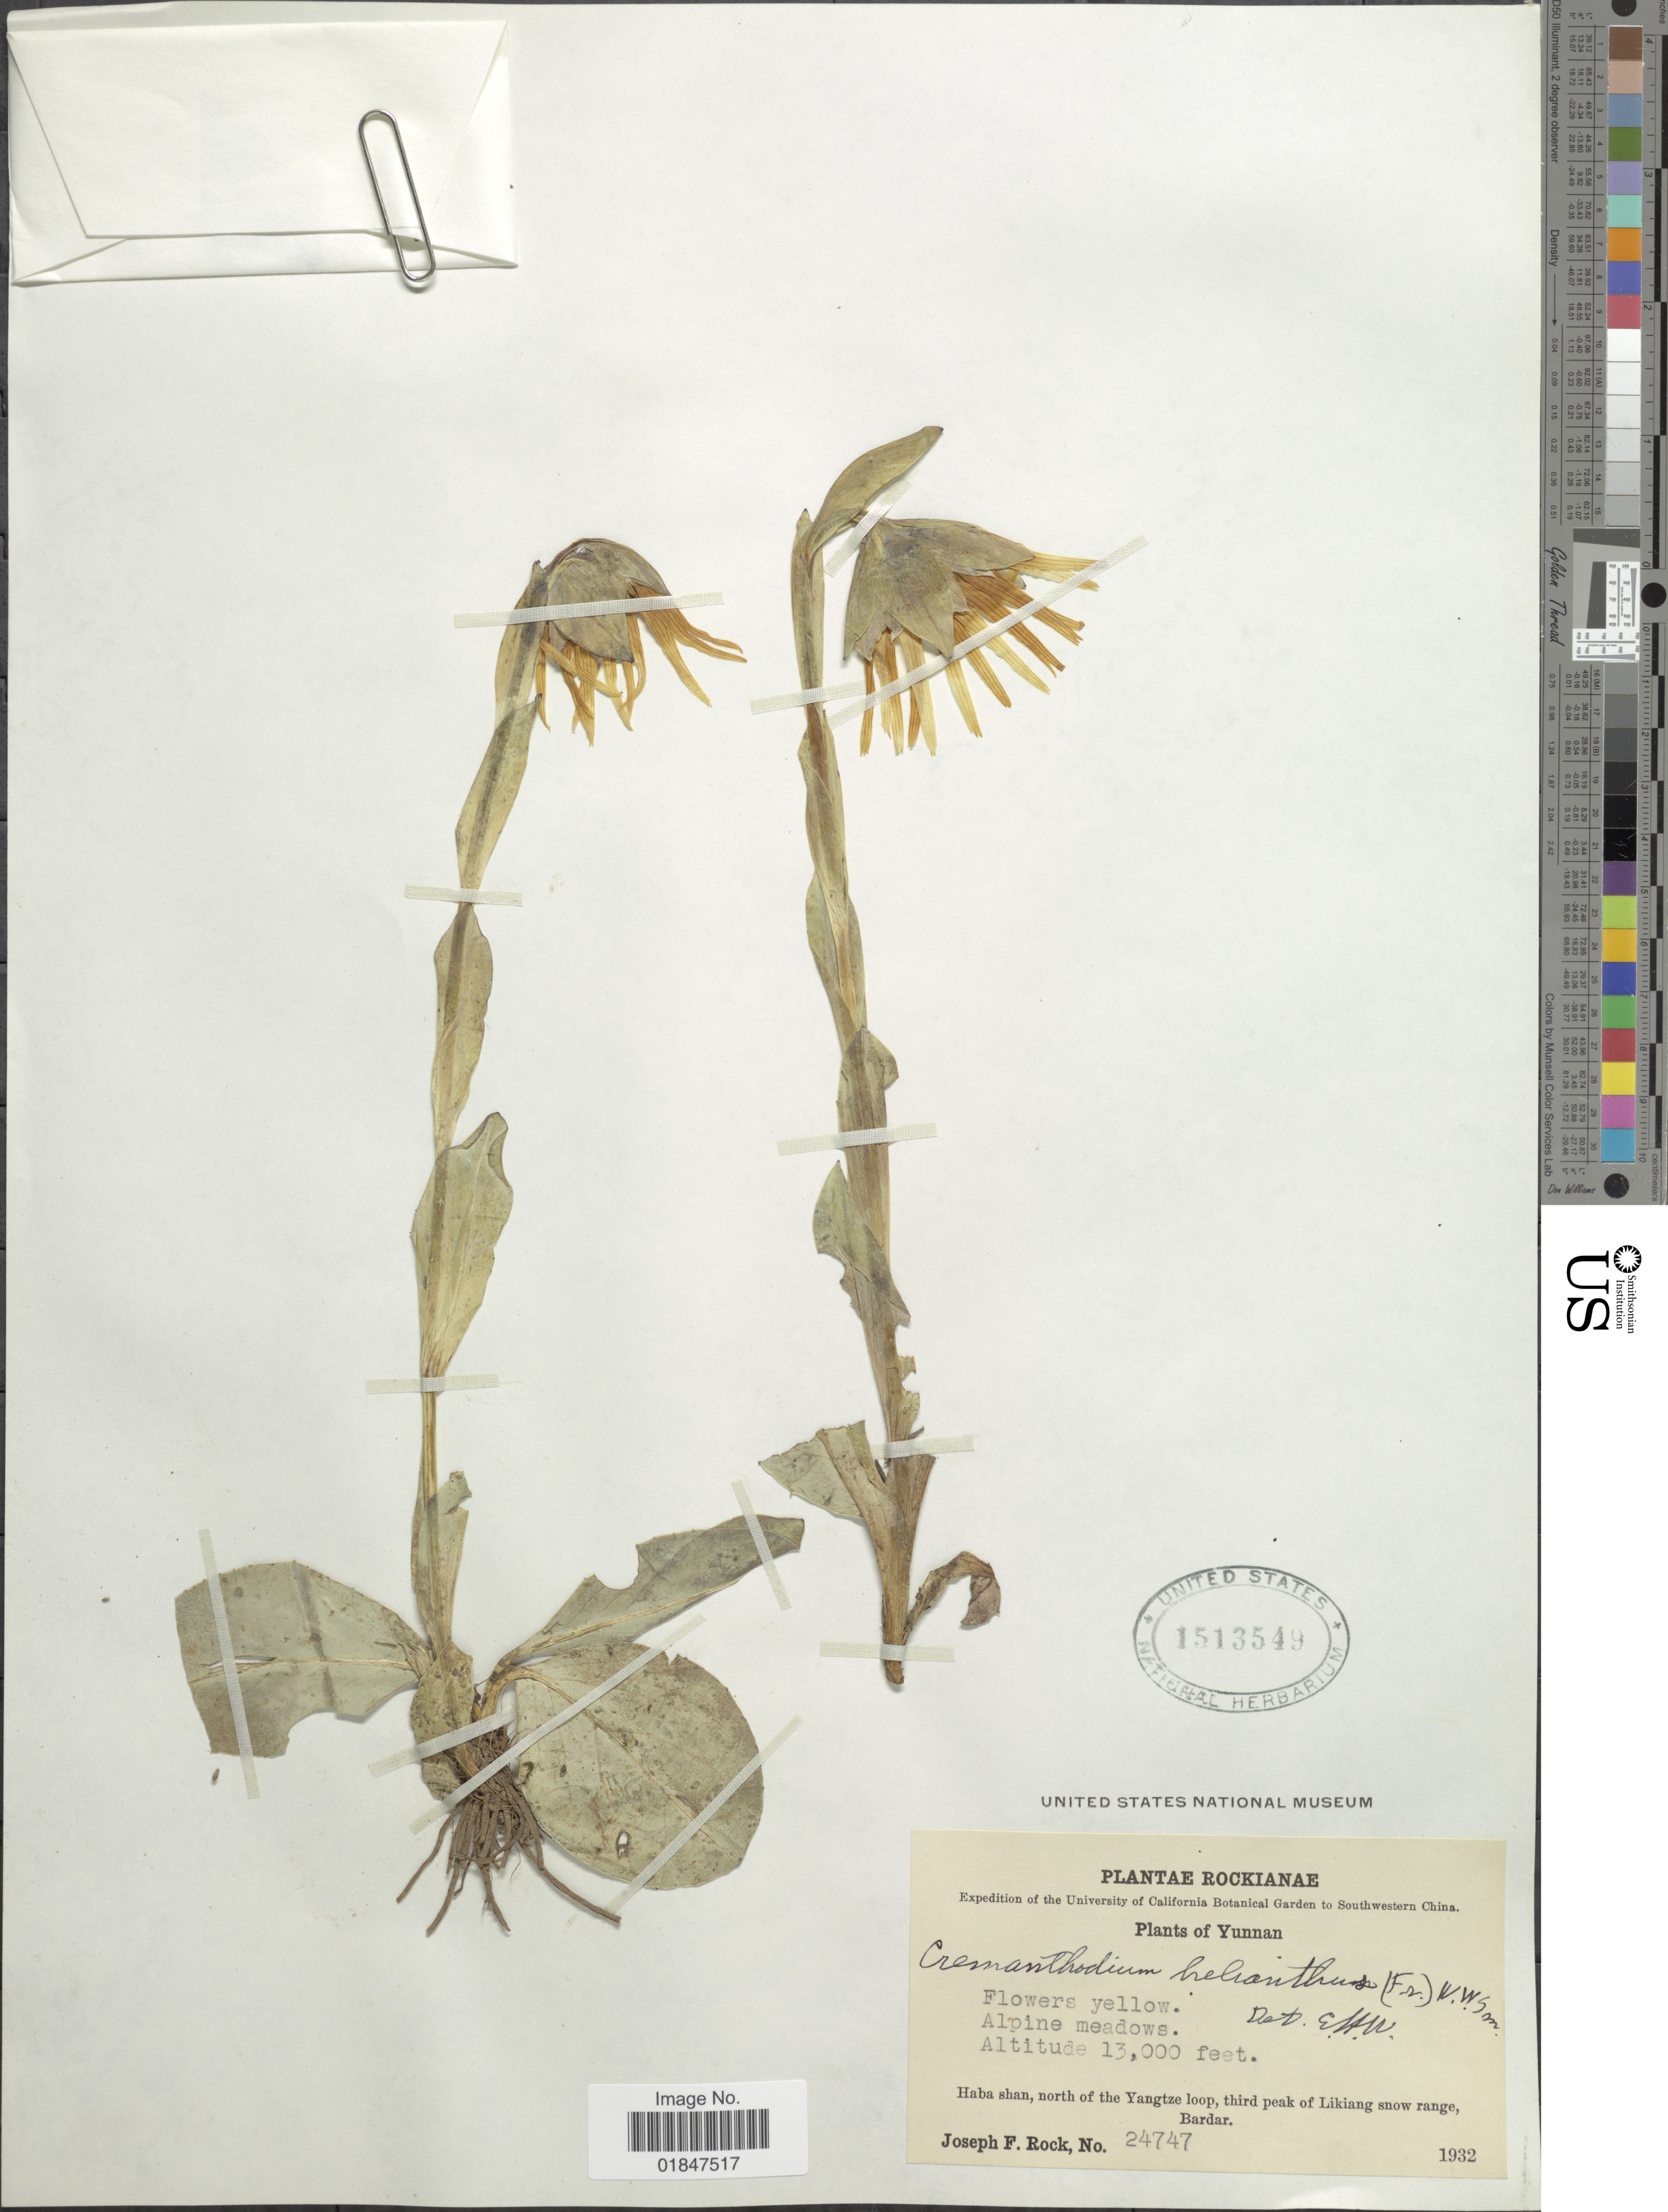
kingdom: Plantae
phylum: Tracheophyta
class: Magnoliopsida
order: Asterales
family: Asteraceae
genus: Cremanthodium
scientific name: Cremanthodium helianthus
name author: (Franch.) W.W. Sm.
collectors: J. F. Rock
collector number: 24747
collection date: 1932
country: China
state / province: Yunnan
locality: Haba shan, north of the Yangtze loop, third peak of Likiang snow range, Bardar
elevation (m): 3962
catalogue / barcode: US 1513549